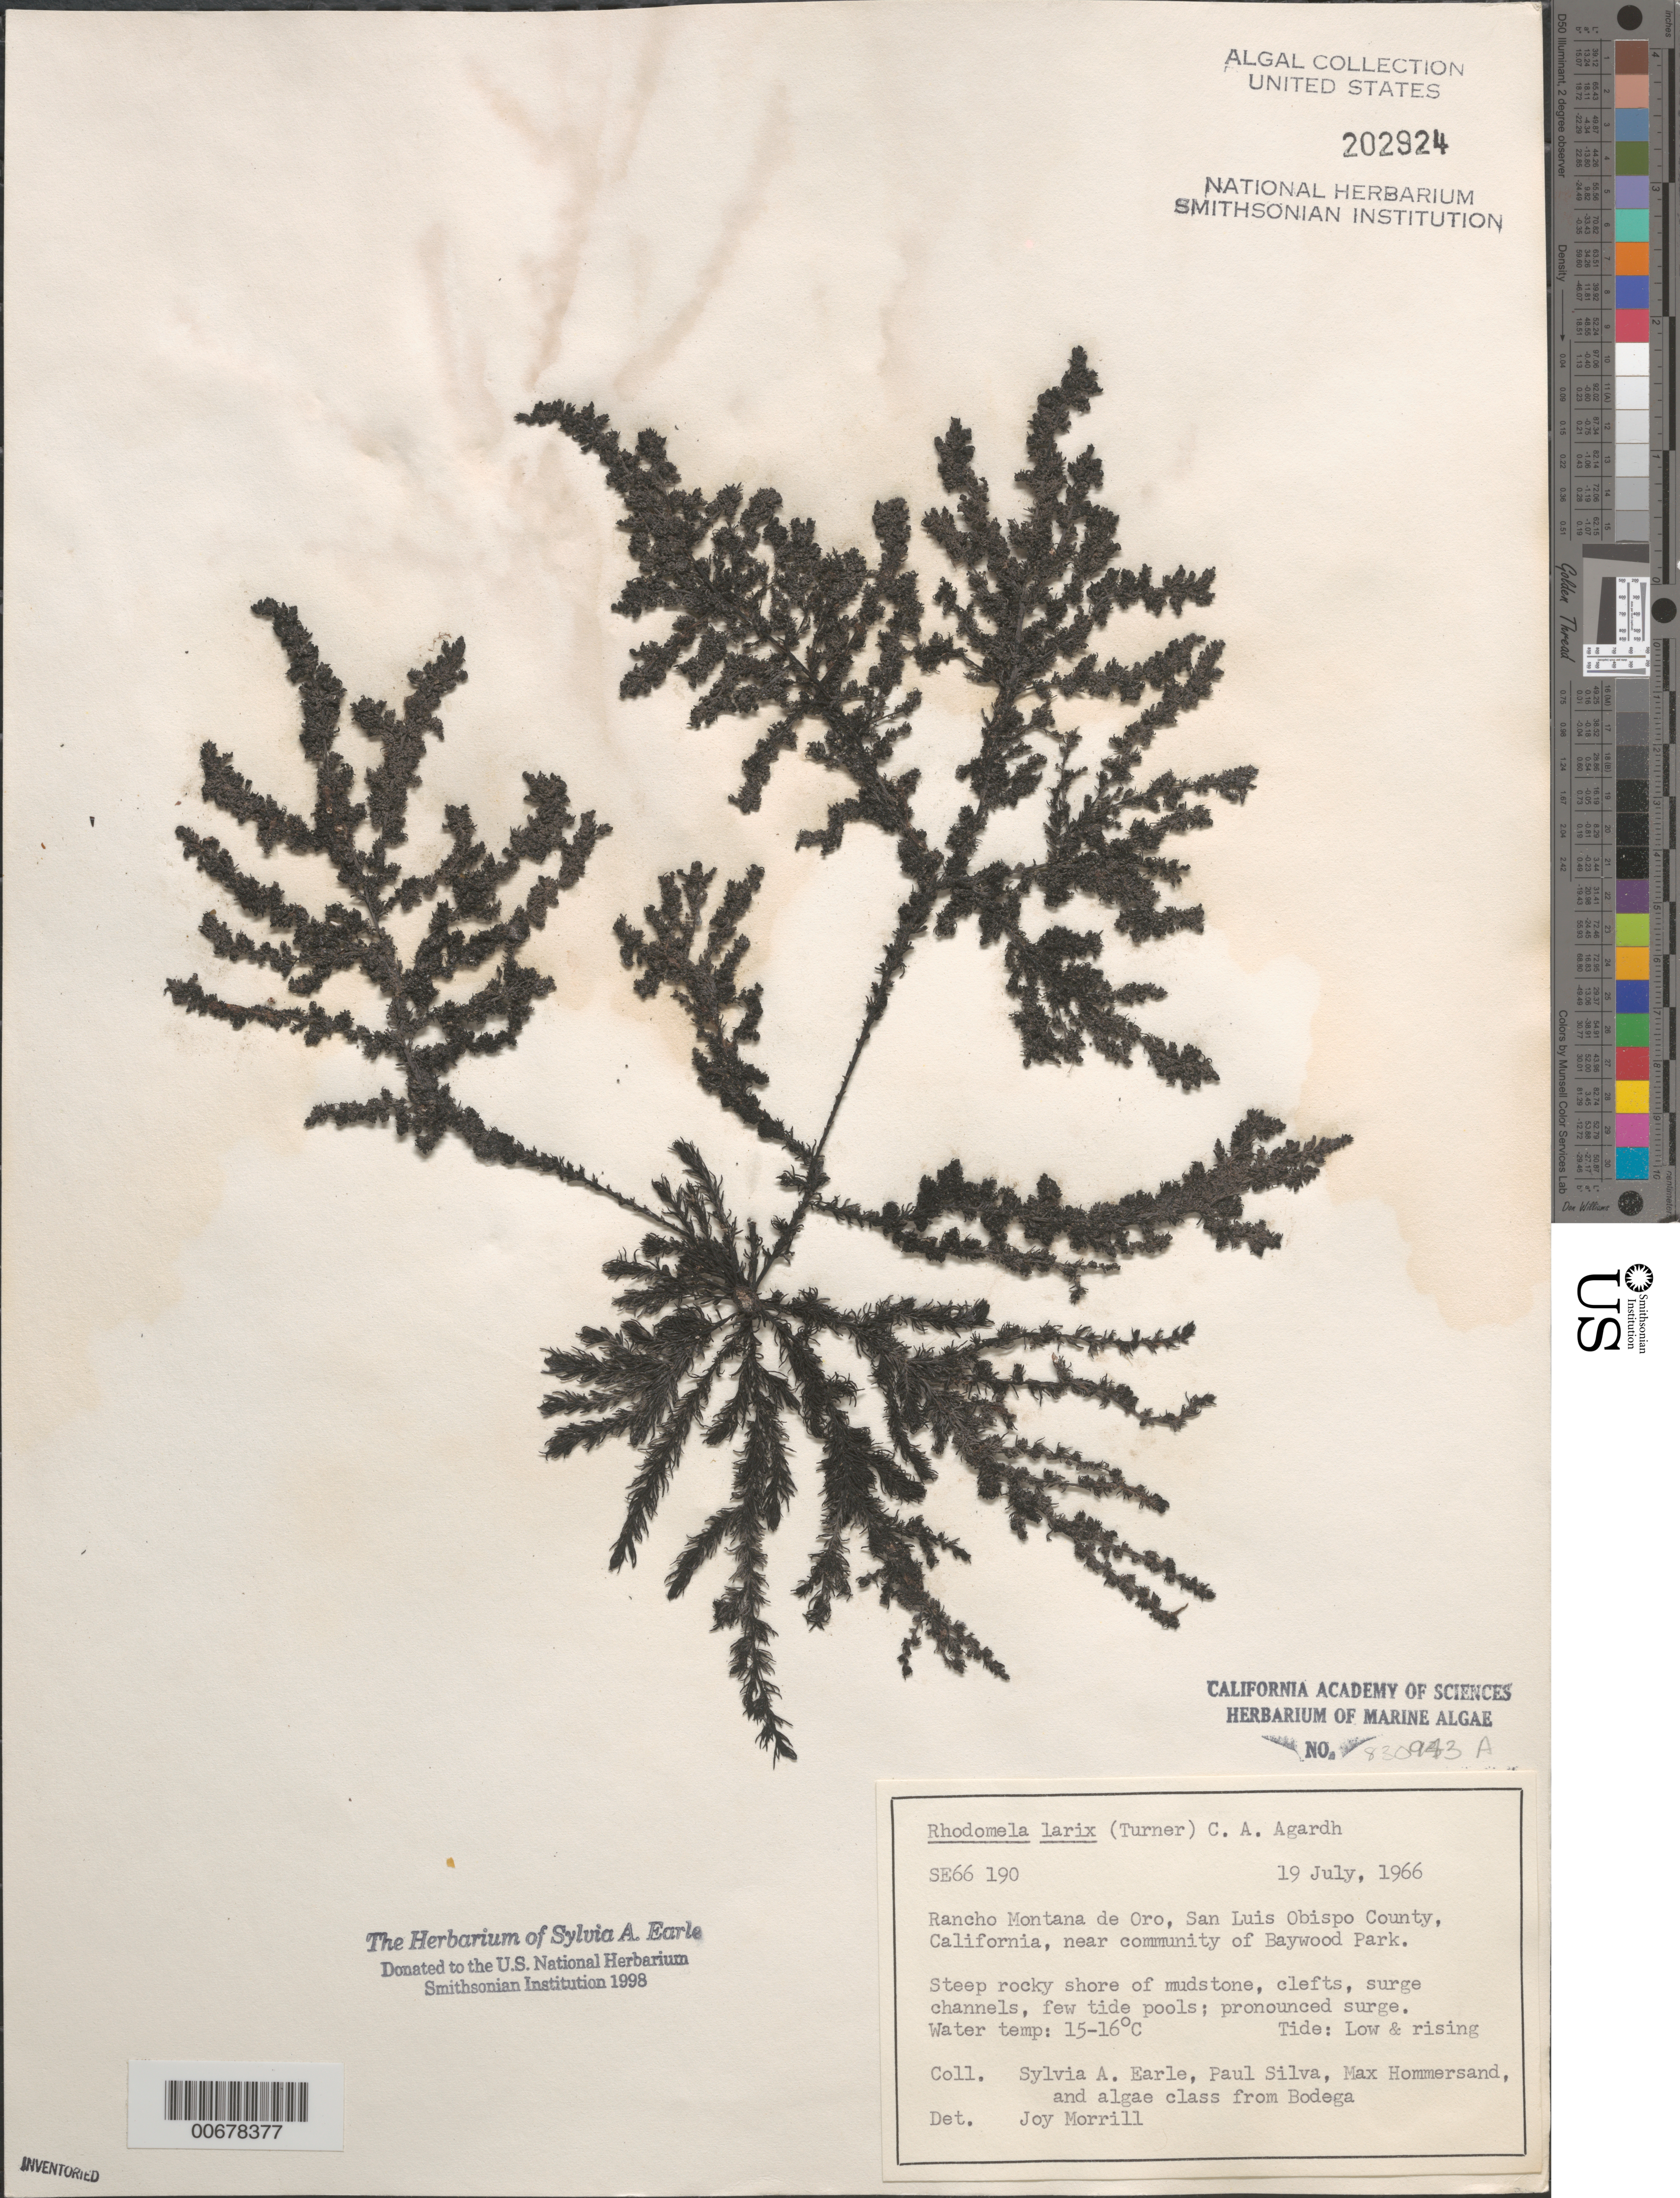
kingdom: Plantae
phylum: Rhodophyta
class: Florideophyceae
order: Ceramiales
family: Rhodomelaceae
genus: Neorhodomela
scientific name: Neorhodomela larix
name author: (Turner) Masuda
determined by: Algae name updating Project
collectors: S. A. Earle, P. C. Silva, M. H. Hommersand & Bodega Algae Class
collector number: SE 66190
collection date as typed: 19 Jul 1966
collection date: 1966-07-19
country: United States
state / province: California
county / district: San Luis Obispo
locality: Rancho Montana de Oro, near Baywood Park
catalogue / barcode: US 202924